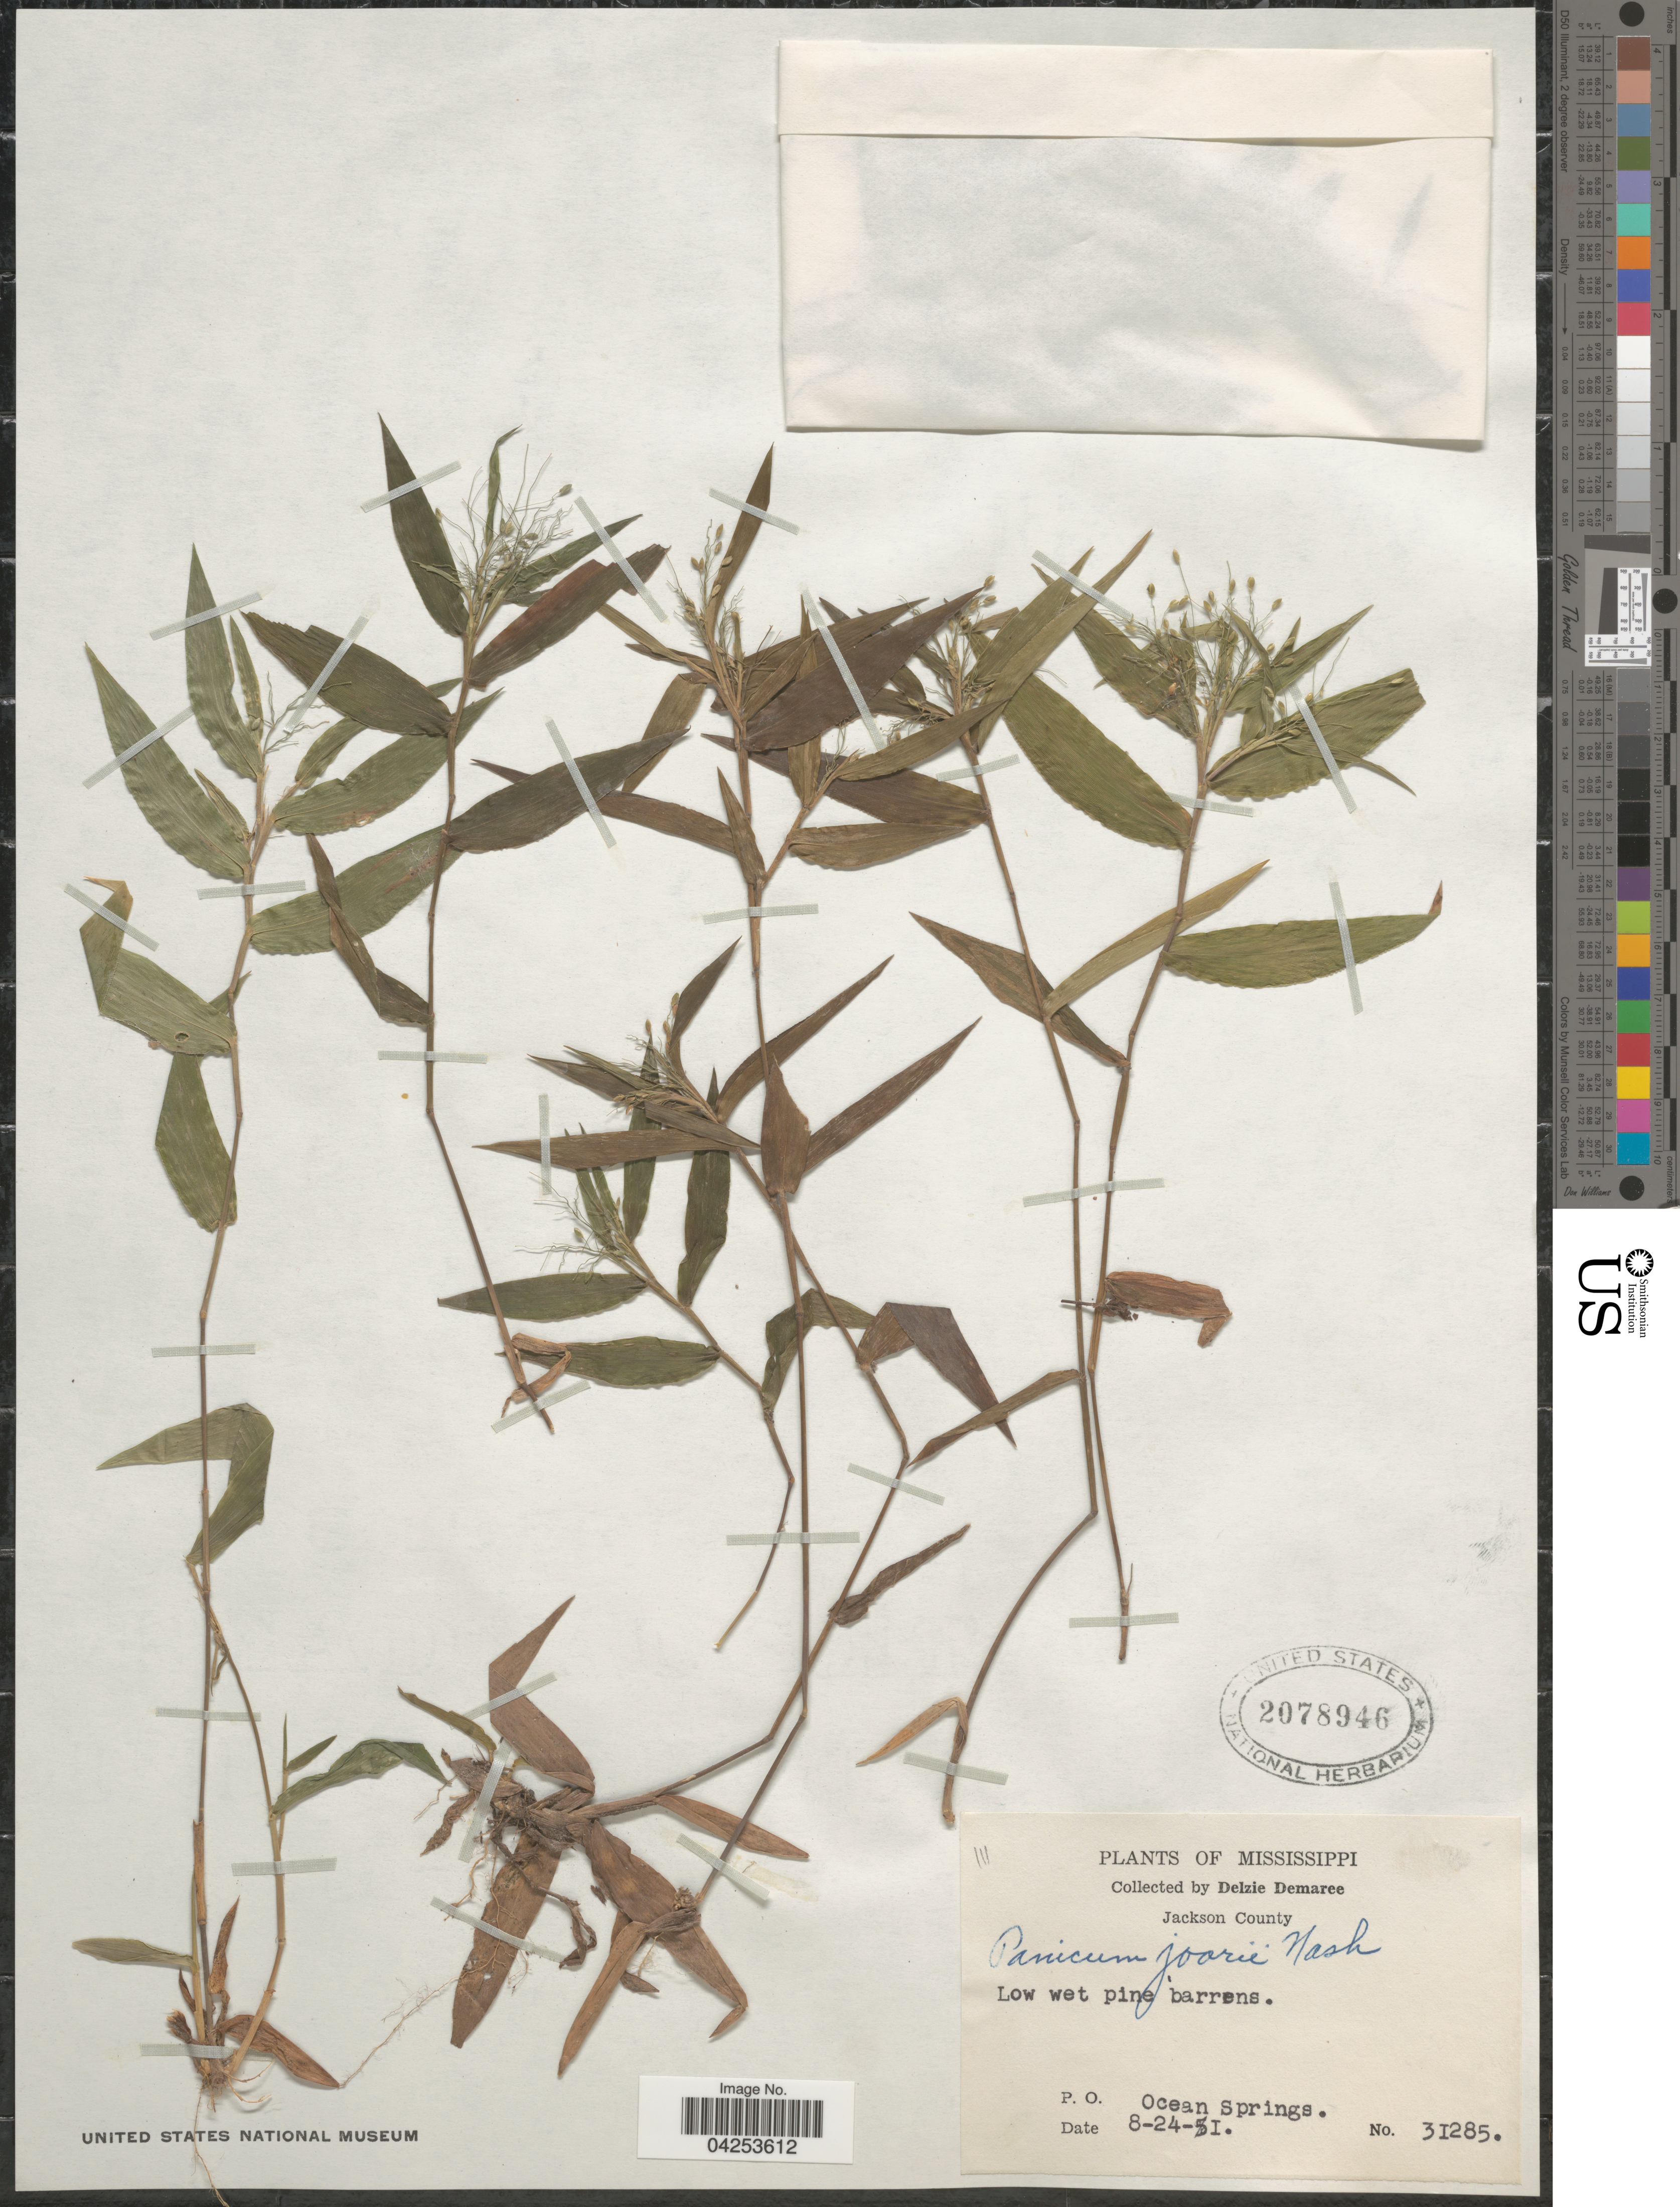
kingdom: Plantae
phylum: Tracheophyta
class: Liliopsida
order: Poales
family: Poaceae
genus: Dichanthelium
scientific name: Dichanthelium commutatum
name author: (Schult.) Gould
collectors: D. Demaree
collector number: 31285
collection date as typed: Transcribed d/m/y: 24/8/51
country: United States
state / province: Mississippi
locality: Jackson County. Low wet pine barrens. P. O. Ocean Springs.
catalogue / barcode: US 2078946